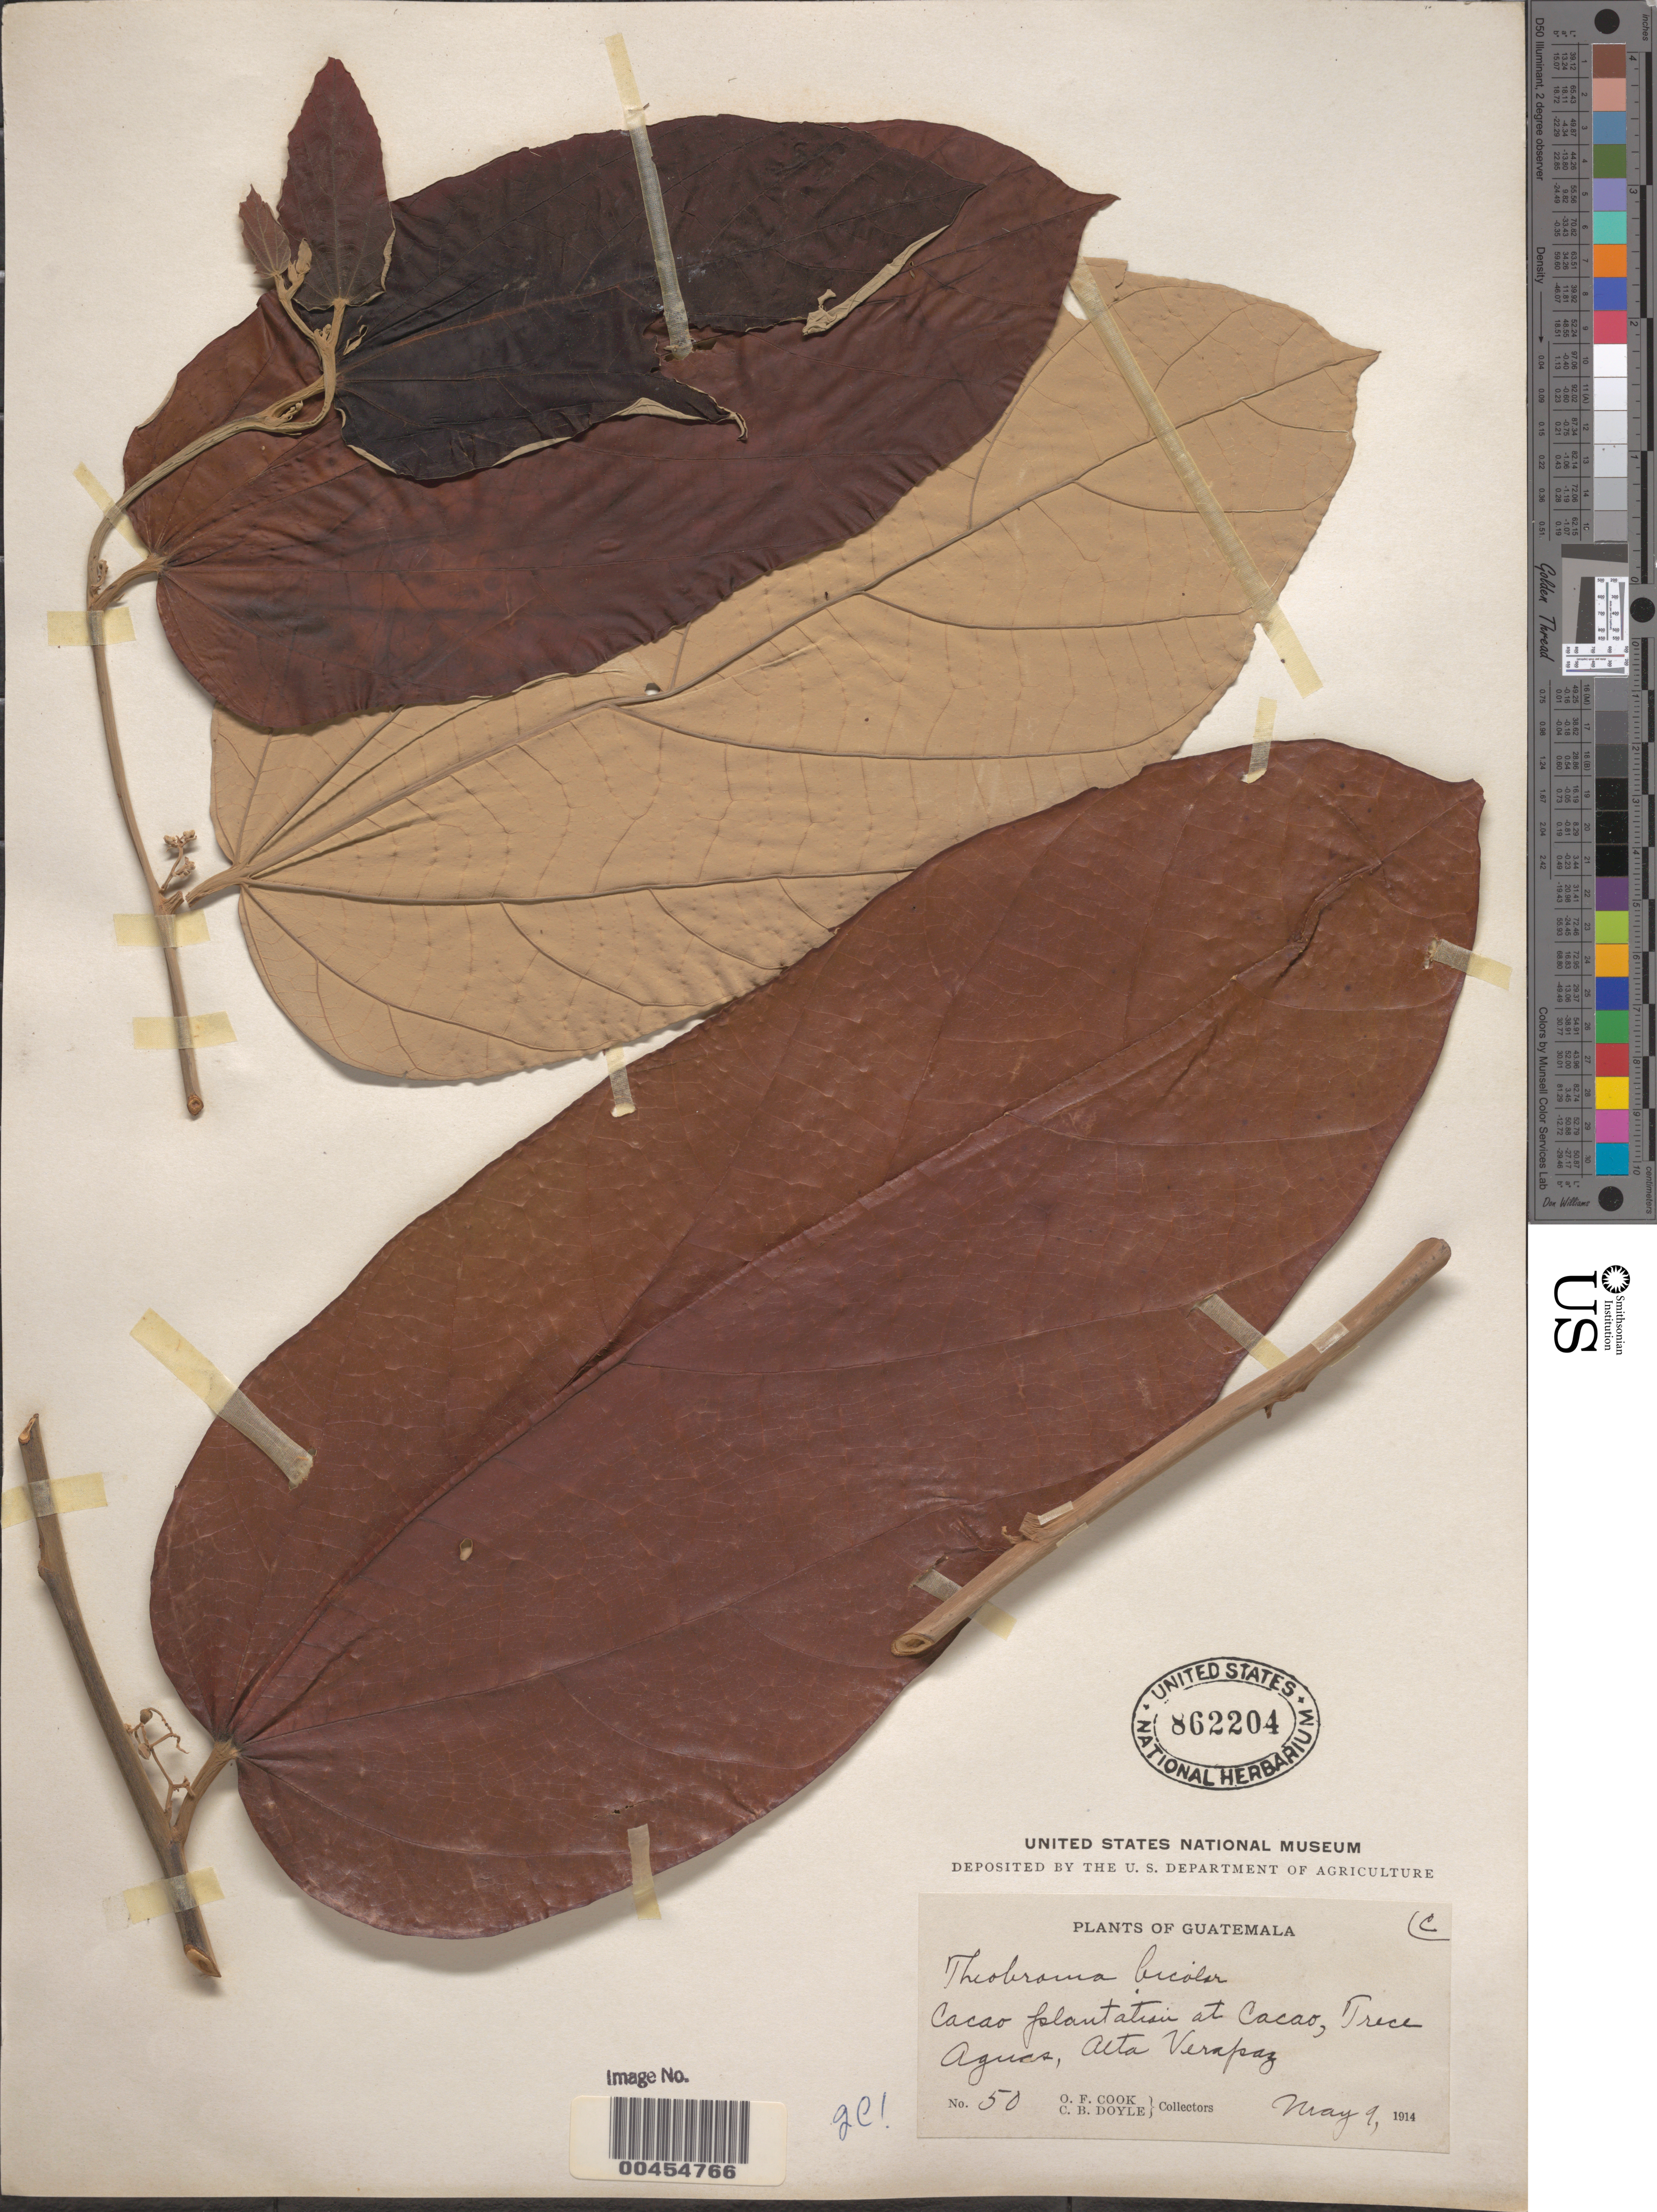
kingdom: Plantae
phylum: Tracheophyta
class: Magnoliopsida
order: Malvales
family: Malvaceae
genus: Theobroma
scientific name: Theobroma bicolor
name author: Bonpl.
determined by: Dorr, L. J., (BOT), Smithsonian Institution - National Museum of Natural History (UNITED STATES)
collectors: O. F. Cook & C. Doyle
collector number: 50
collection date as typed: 09 May 1914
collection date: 1914-05-09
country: Guatemala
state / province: Alta Verapaz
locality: Cacao plantation at Cacao; Trece Aguas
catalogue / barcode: US 862204